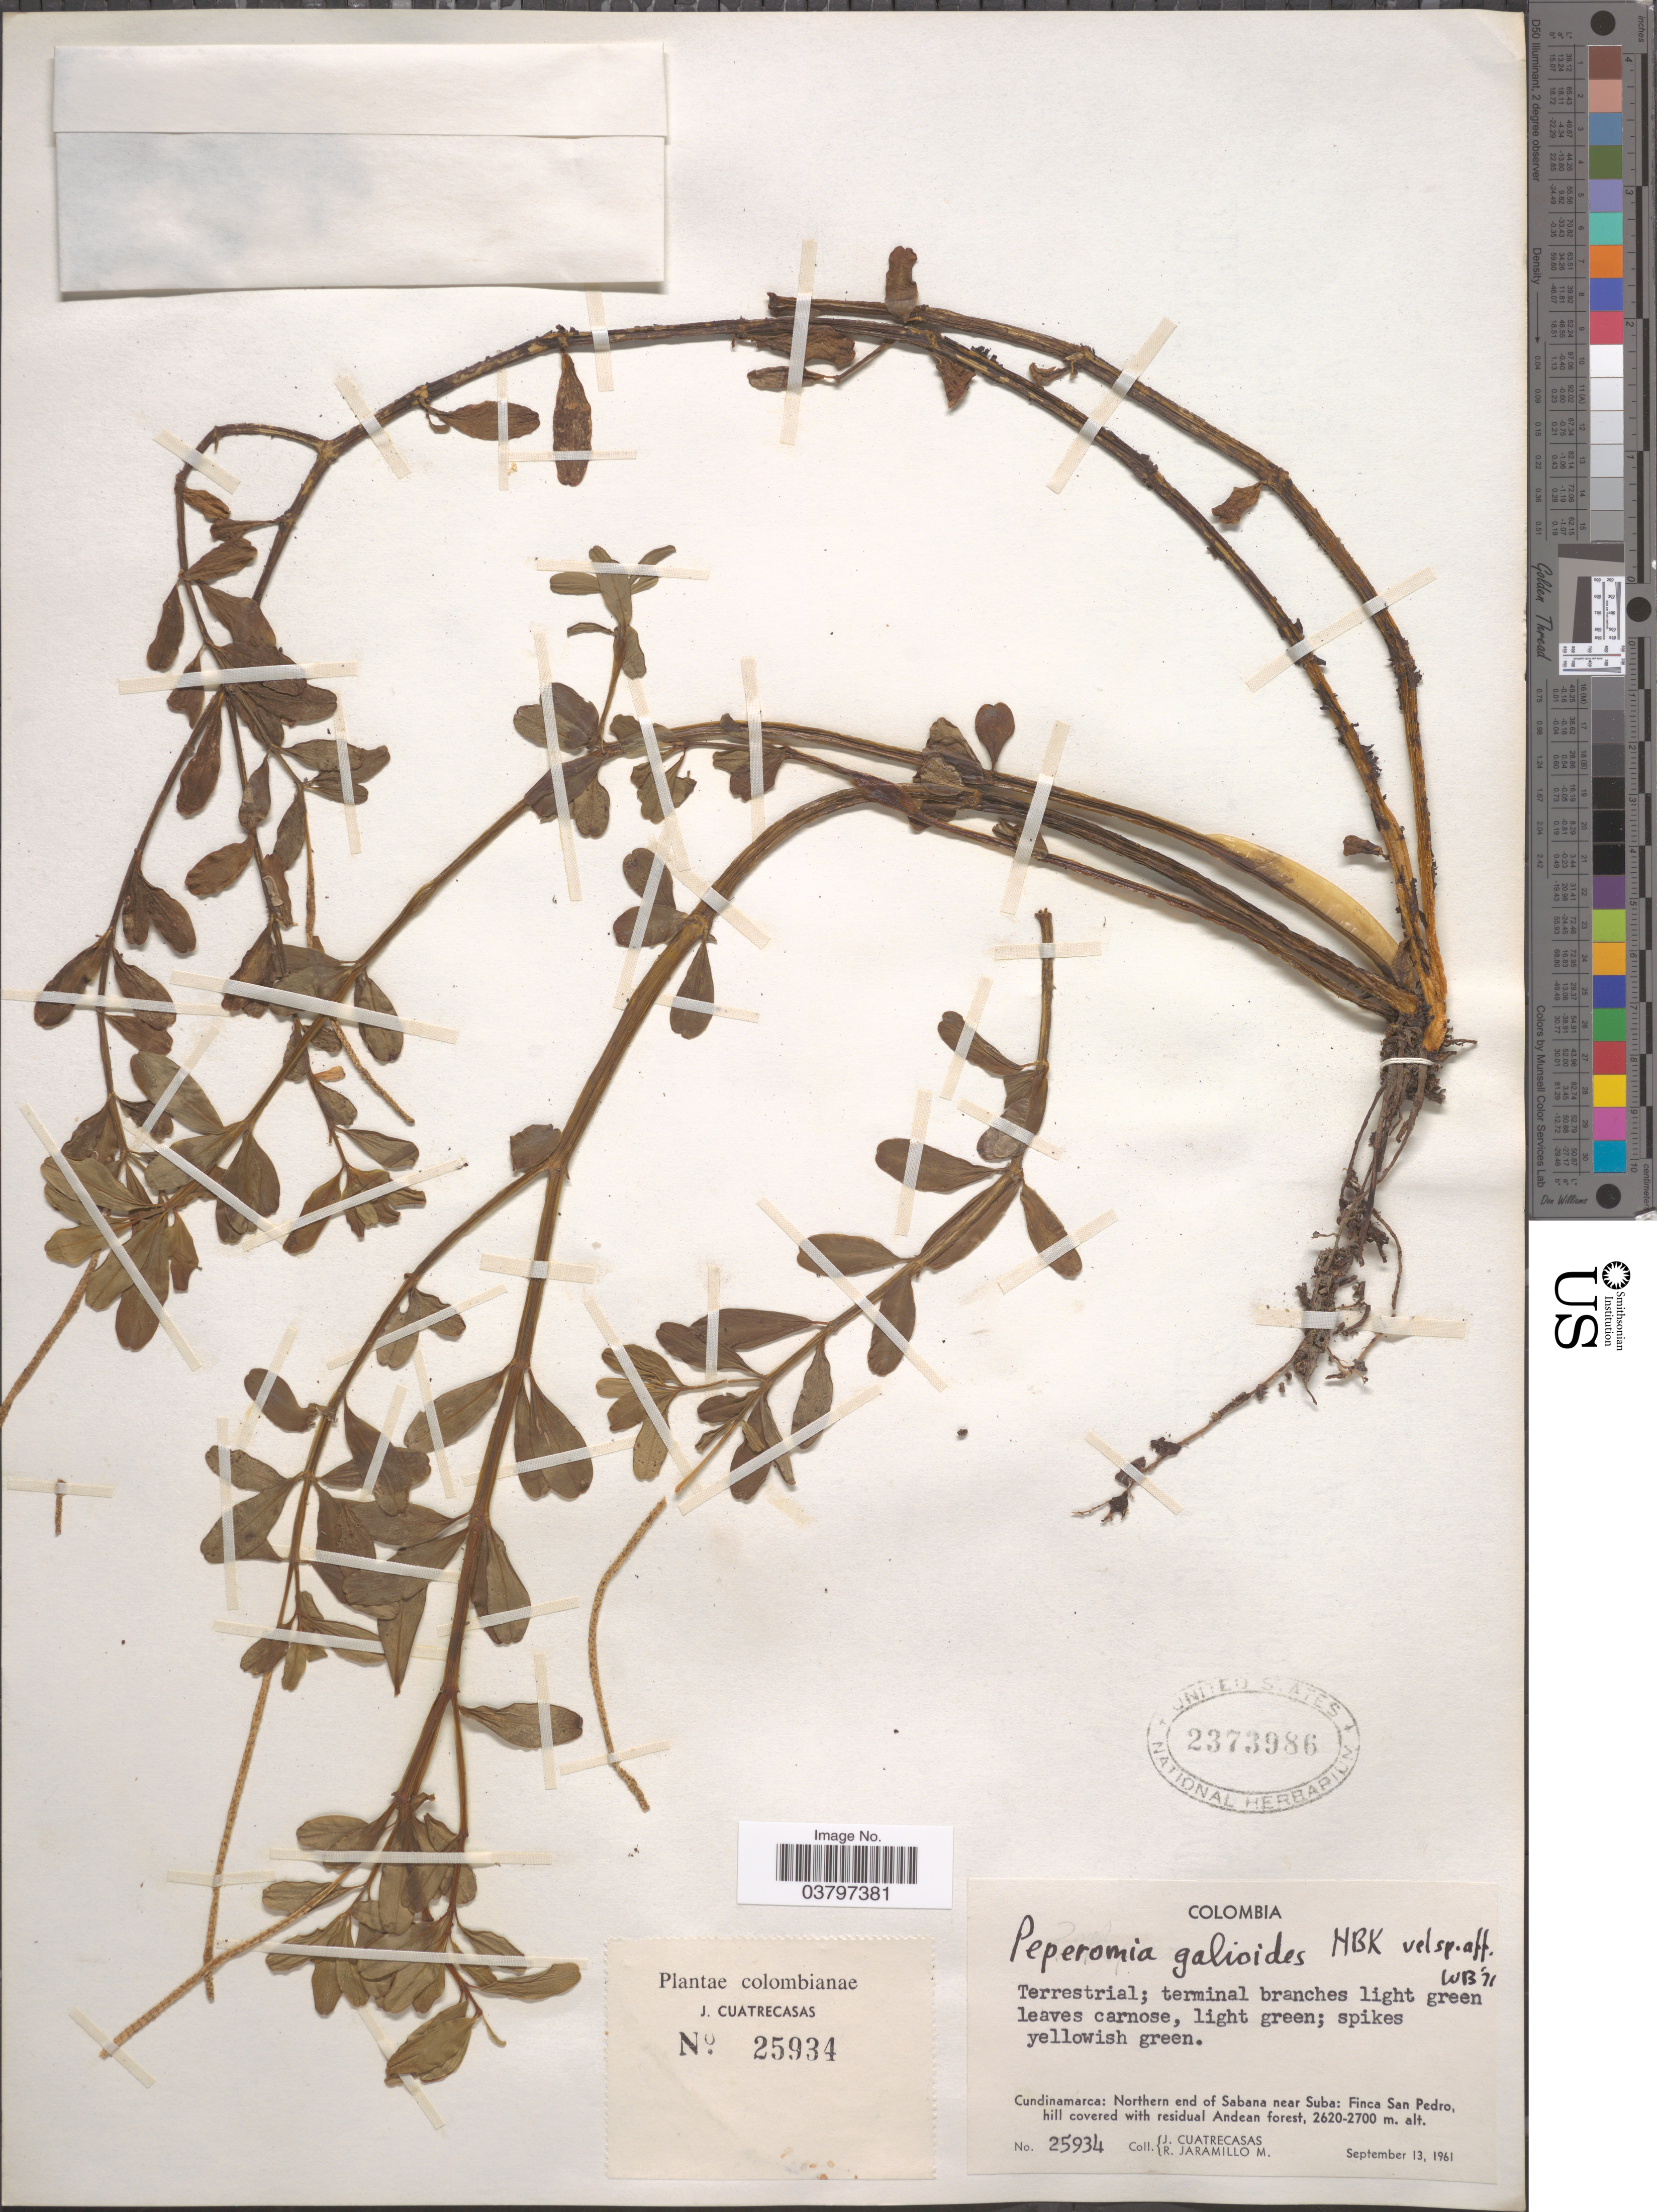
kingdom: Plantae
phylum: Tracheophyta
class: Magnoliopsida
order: Piperales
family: Piperaceae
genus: Peperomia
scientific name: Peperomia galioides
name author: Kunth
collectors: J. Cuatrecasas & R. Jaramillo M.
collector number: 25934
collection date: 1961-09-13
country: Colombia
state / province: Cundinamarca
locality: Northern end of Sabana near Suba: Finca San Pedro, hill covered with residual Andean forest.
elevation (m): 2620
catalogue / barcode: US 2373986